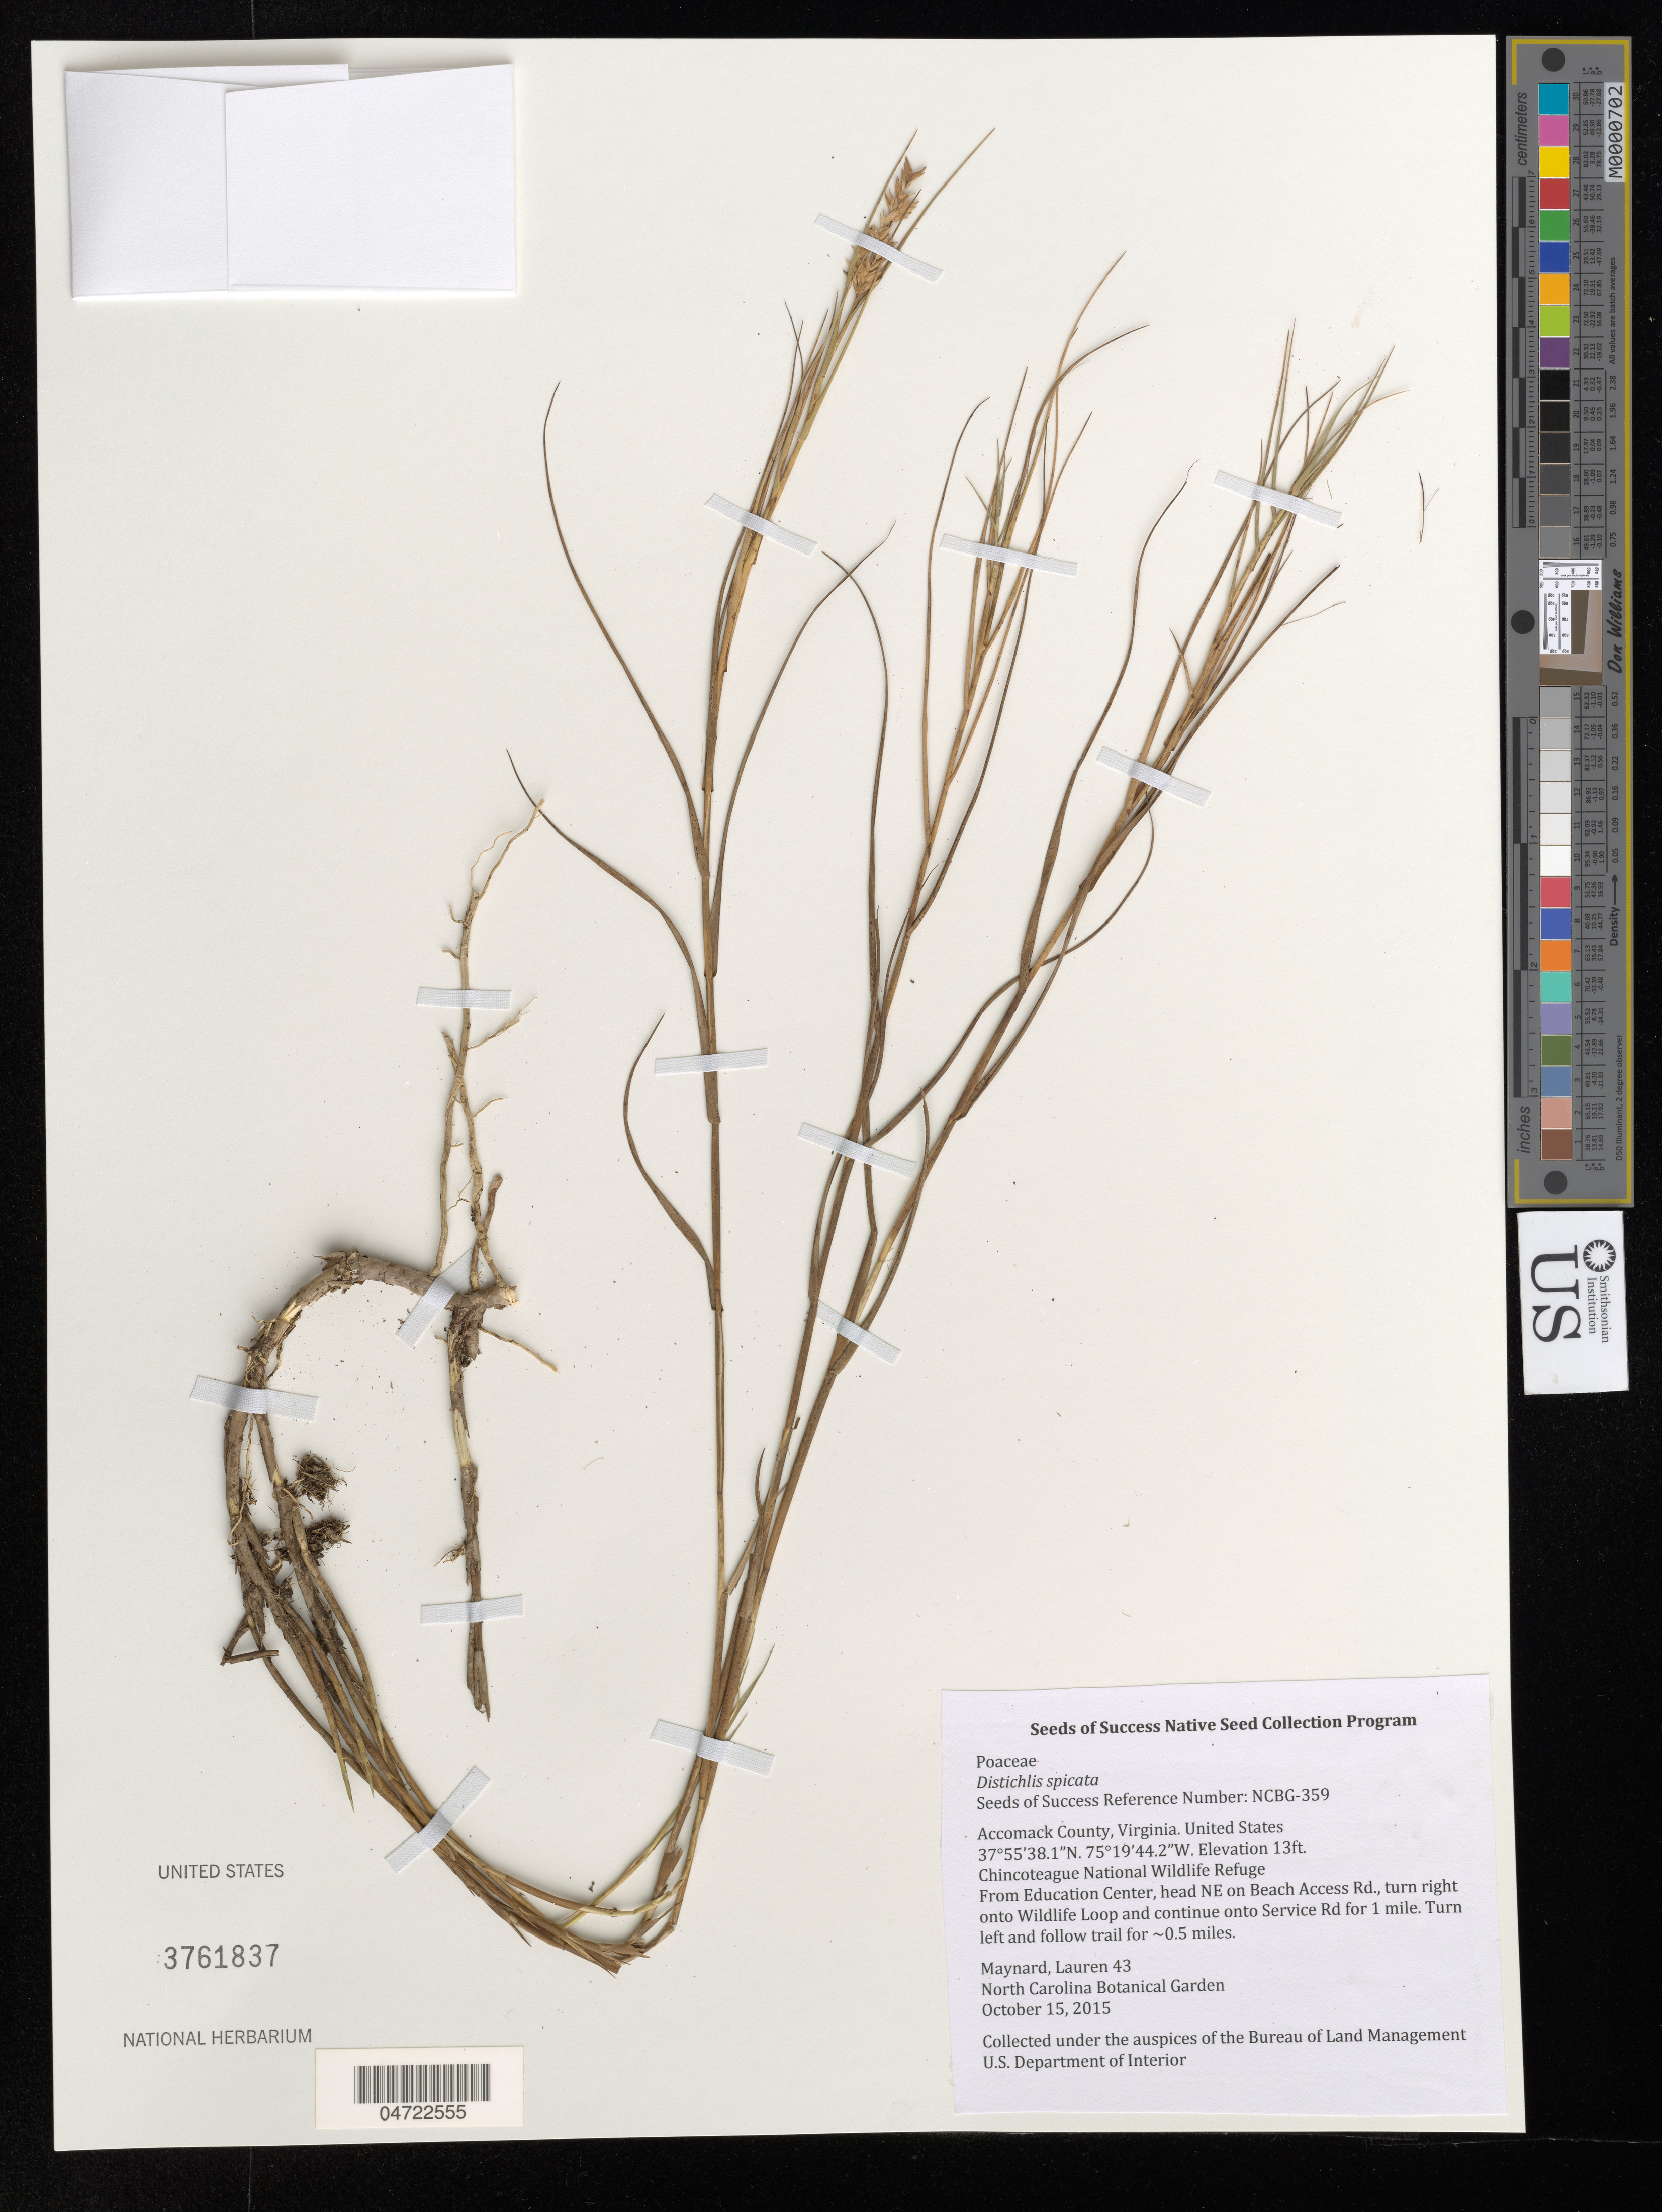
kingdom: Plantae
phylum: Tracheophyta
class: Liliopsida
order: Poales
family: Poaceae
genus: Distichlis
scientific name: Distichlis spicata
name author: (L.) Greene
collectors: L. Maynard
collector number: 43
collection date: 2015-10-15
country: United States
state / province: Virginia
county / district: Accomack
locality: Chincoteague National Wildlife Refuge. From Education Center, head NE on Beach Access Rd., turn right onto Wildlife Loop and continue onto Service Rd for 1 mile. Turn left and follow trail for ~0.5 miles.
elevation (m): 4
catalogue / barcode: US 3761837